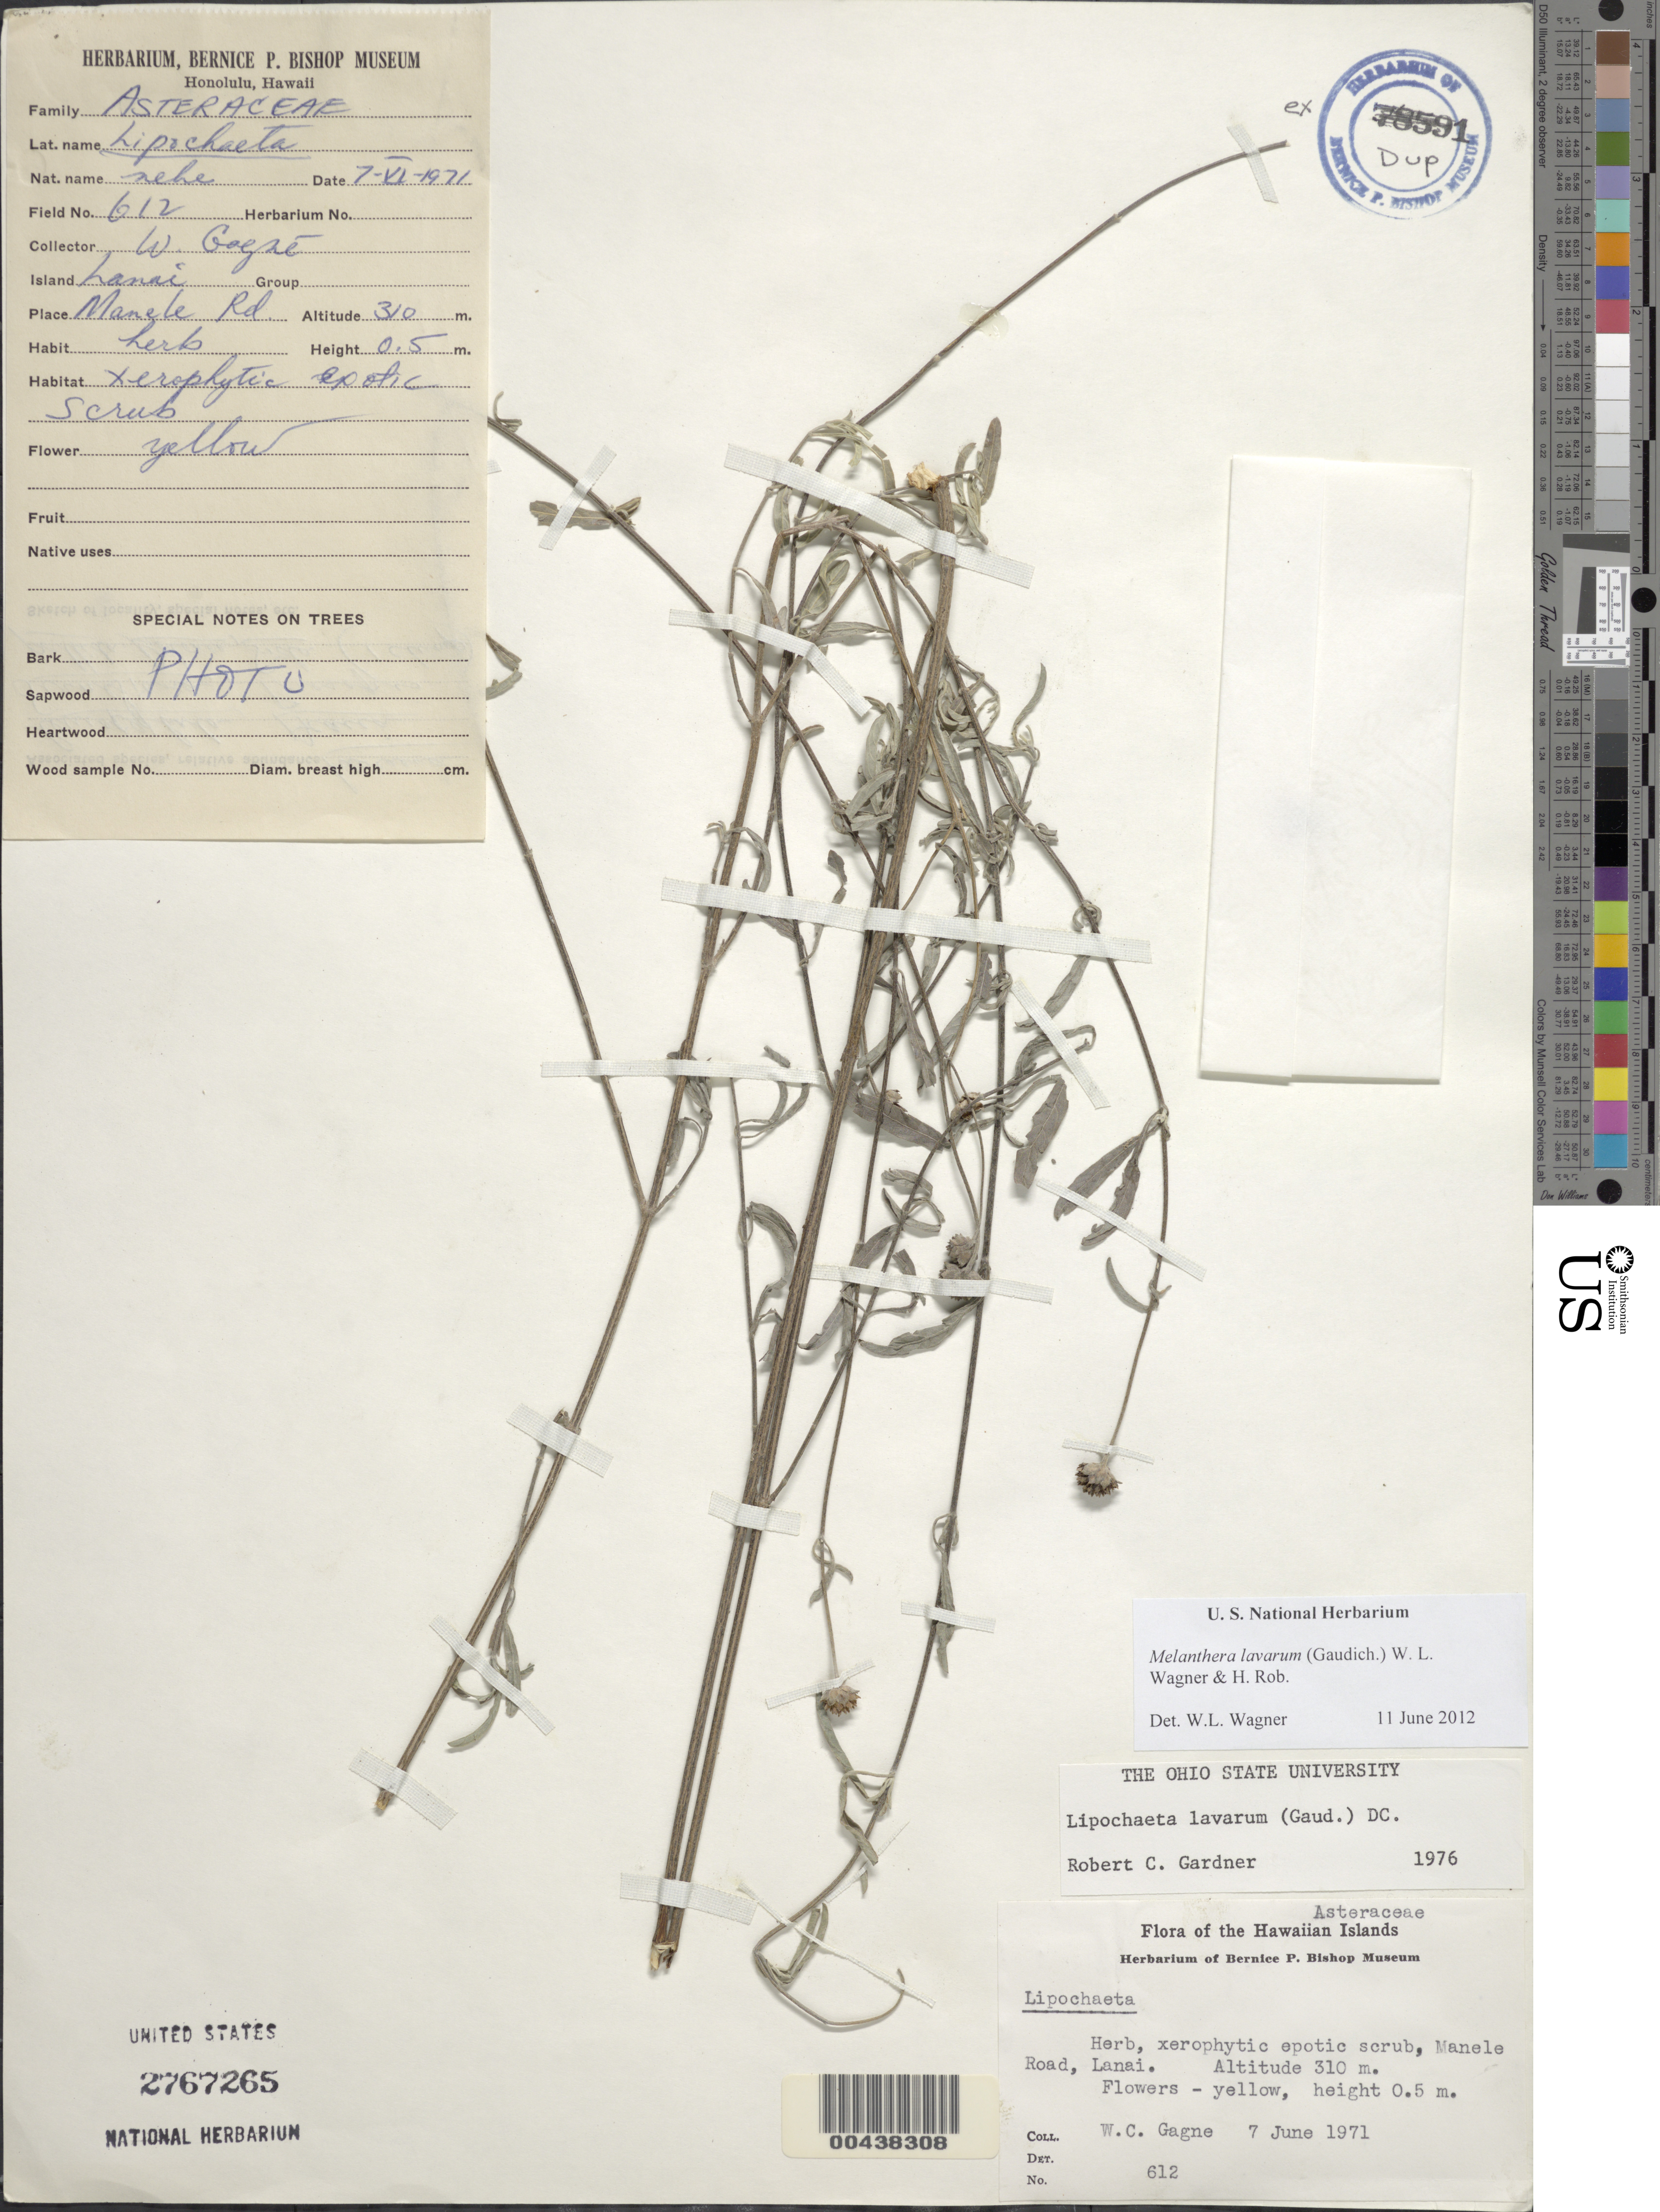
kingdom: Plantae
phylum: Tracheophyta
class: Magnoliopsida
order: Asterales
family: Asteraceae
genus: Wollastonia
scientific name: Wollastonia lavarum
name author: (Gaudich.) Orchard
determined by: Wagner, W. L., (BOT), Smithsonian Institution - National Museum of Natural History (UNITED STATES)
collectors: W. Gagne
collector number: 612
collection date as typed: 7 Jun 1971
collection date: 1971-06-07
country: United States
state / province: Hawaii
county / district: Maui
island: Lana'i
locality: Manele Road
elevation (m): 310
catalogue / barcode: US 2767265